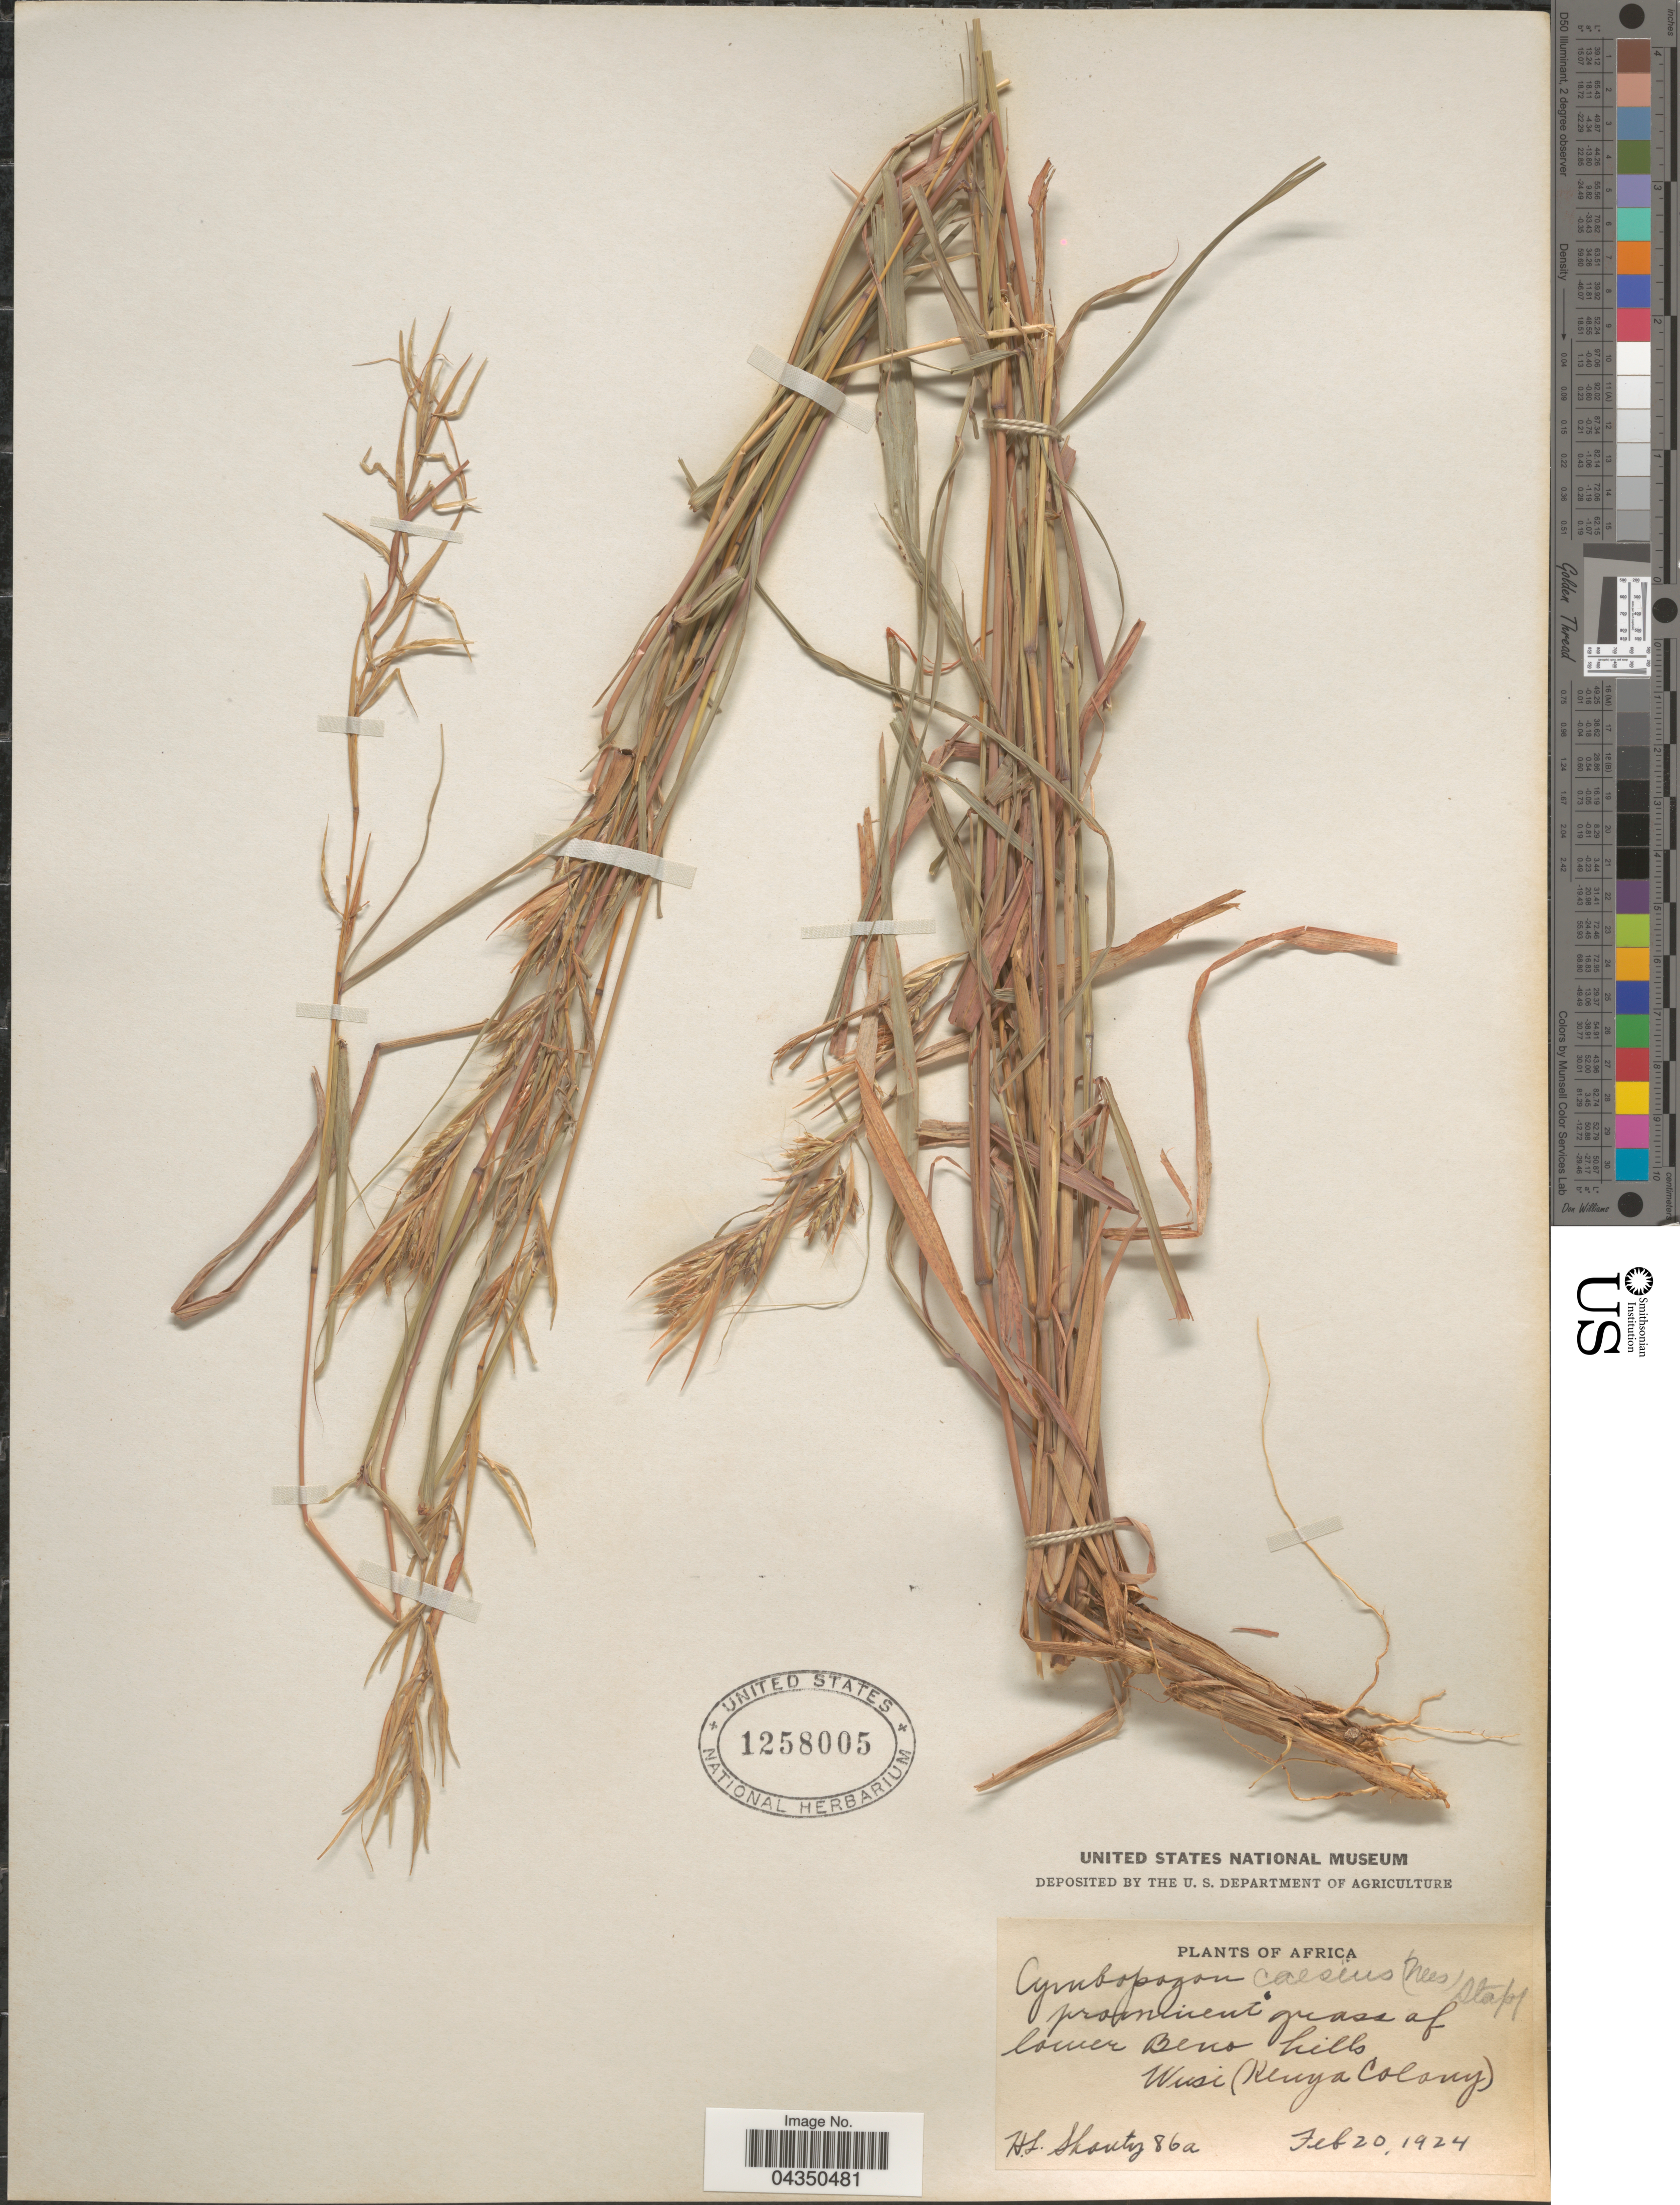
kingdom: Plantae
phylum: Tracheophyta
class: Liliopsida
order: Poales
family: Poaceae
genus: Cymbopogon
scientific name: Cymbopogon caesius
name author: (Nees ex Hook. & Arn.) Stapf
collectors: H. Shantz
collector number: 86a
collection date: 1924-02-20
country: Kenya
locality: Lower Beno hills. Wusi (Kenya Colony).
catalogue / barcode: US 1258005